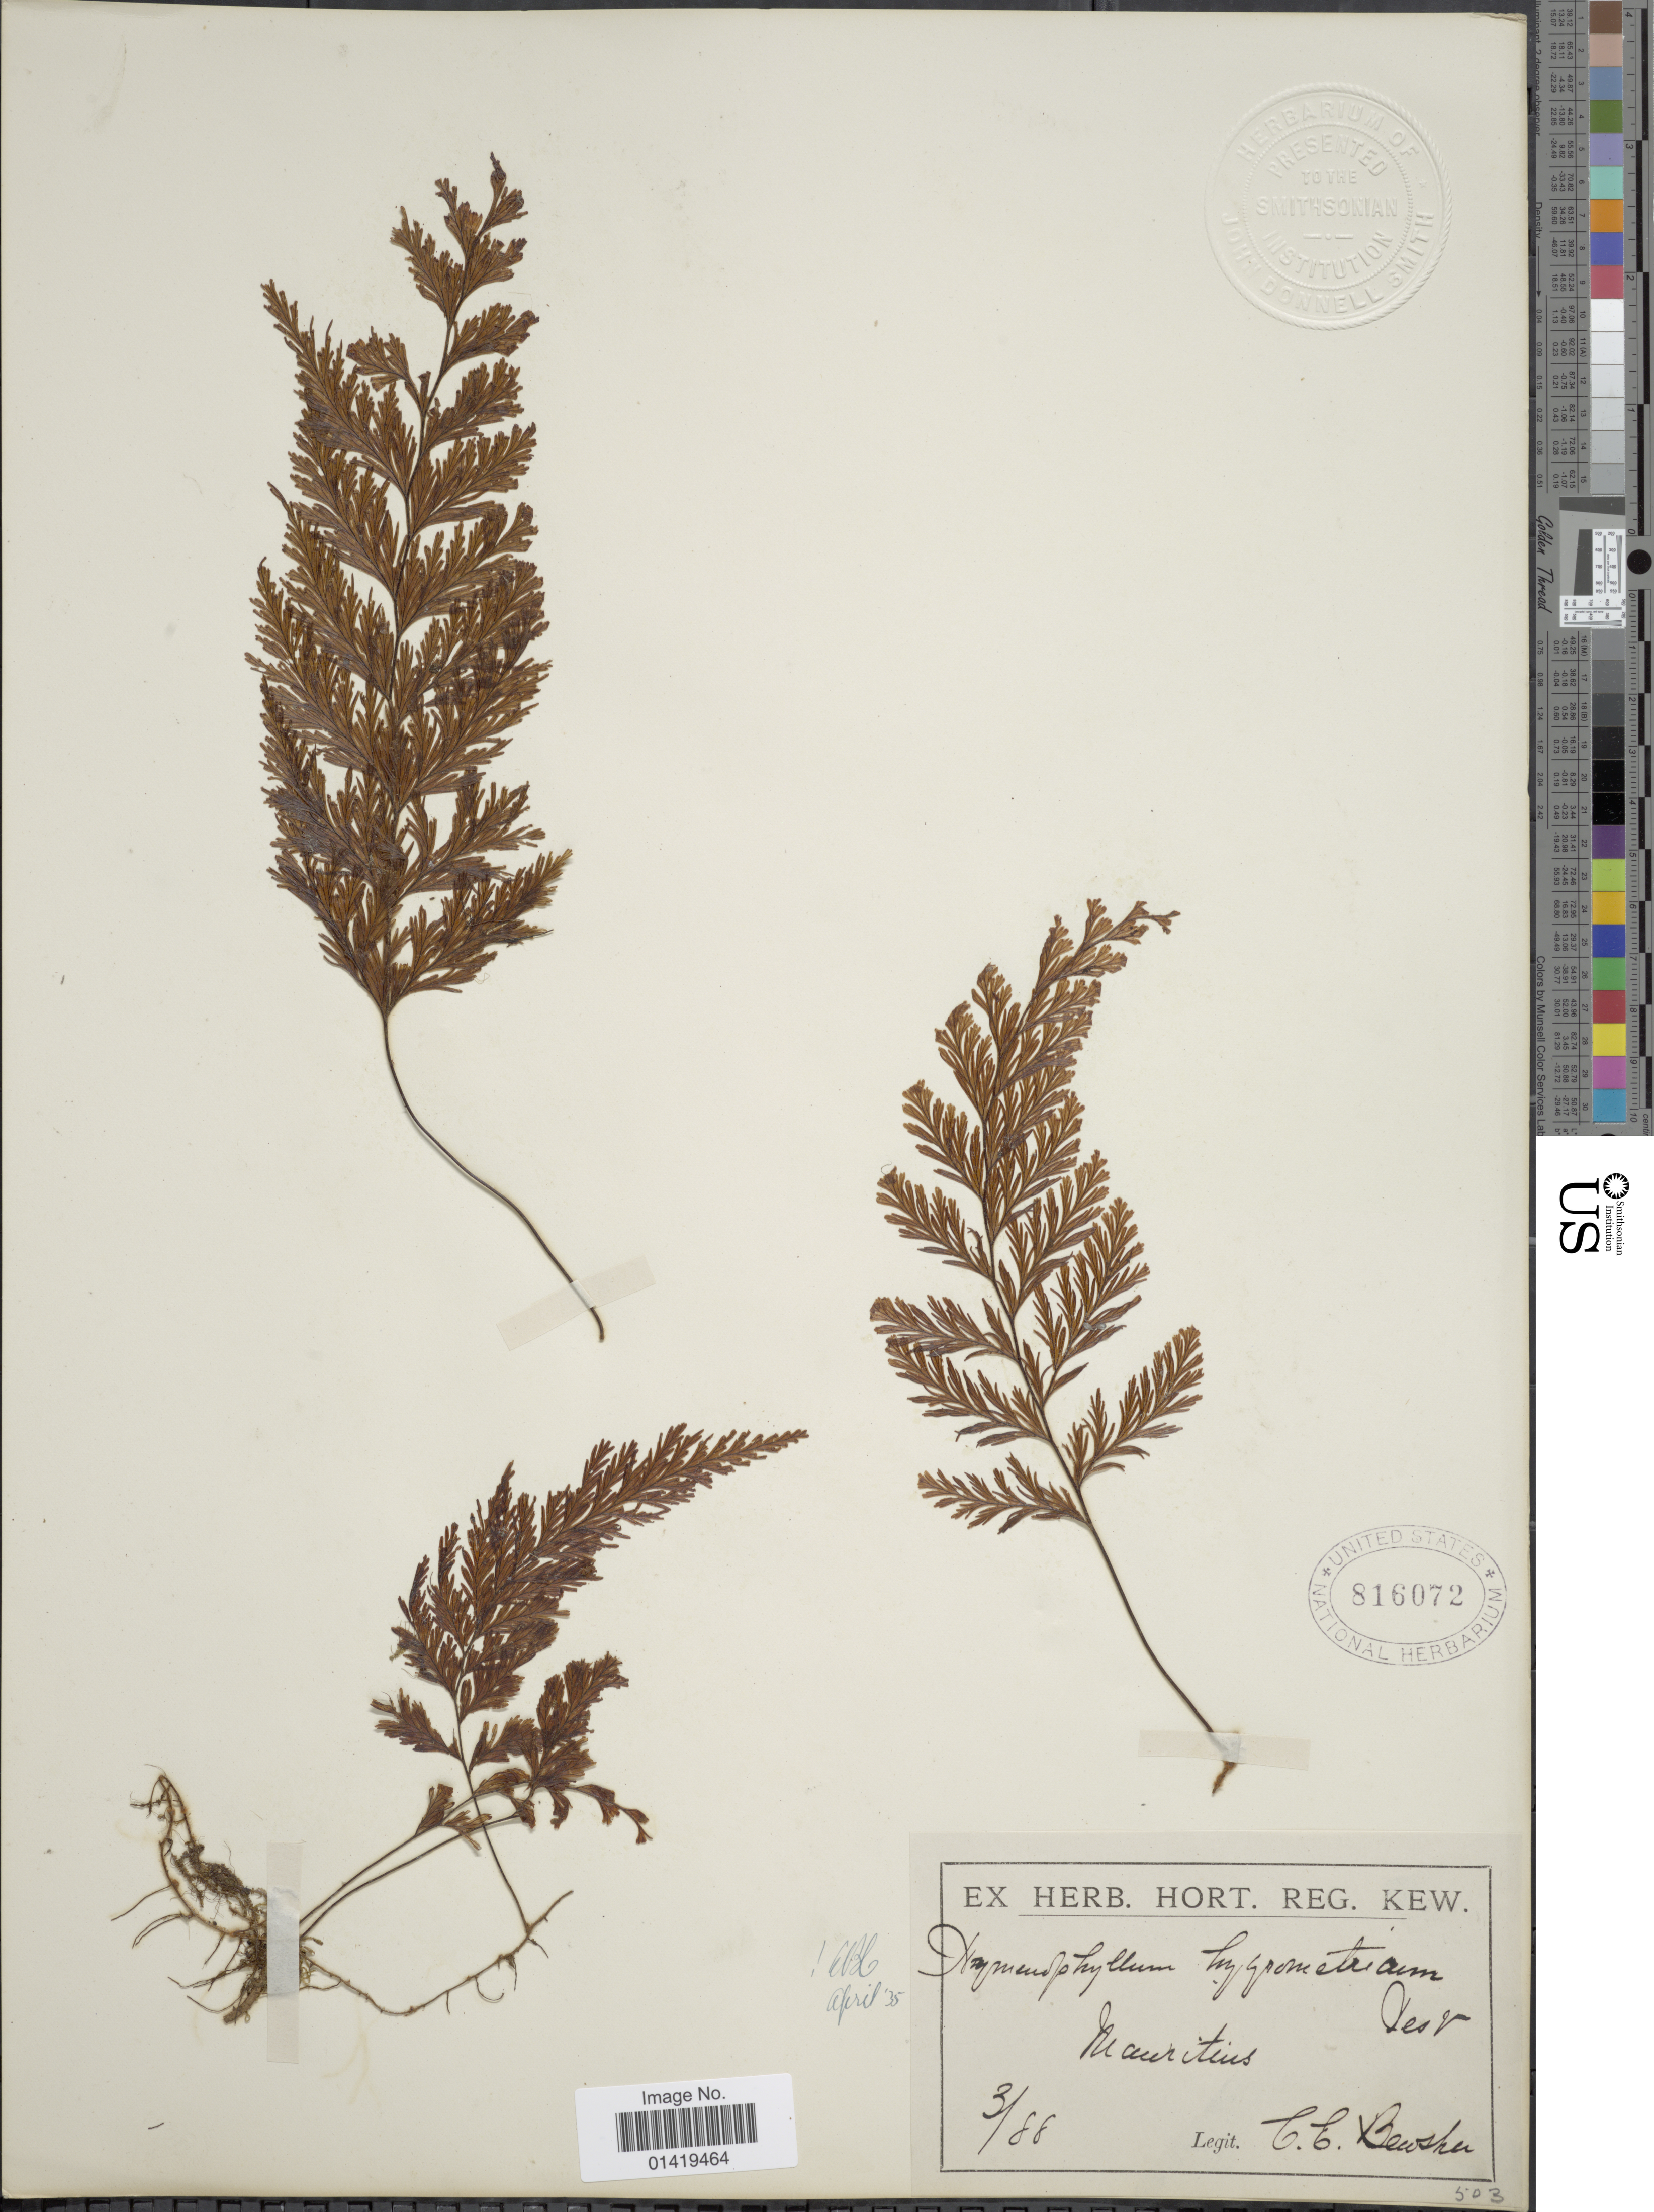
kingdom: Plantae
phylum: Tracheophyta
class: Polypodiopsida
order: Hymenophyllales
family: Hymenophyllaceae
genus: Hymenophyllum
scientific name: Hymenophyllum hygrometricum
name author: (Poir.) Desv.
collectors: C. Bewsher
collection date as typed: Transcribed d/m/y: /3/88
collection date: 1888-03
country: Mauritius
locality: Mauritius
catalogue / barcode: US 816072